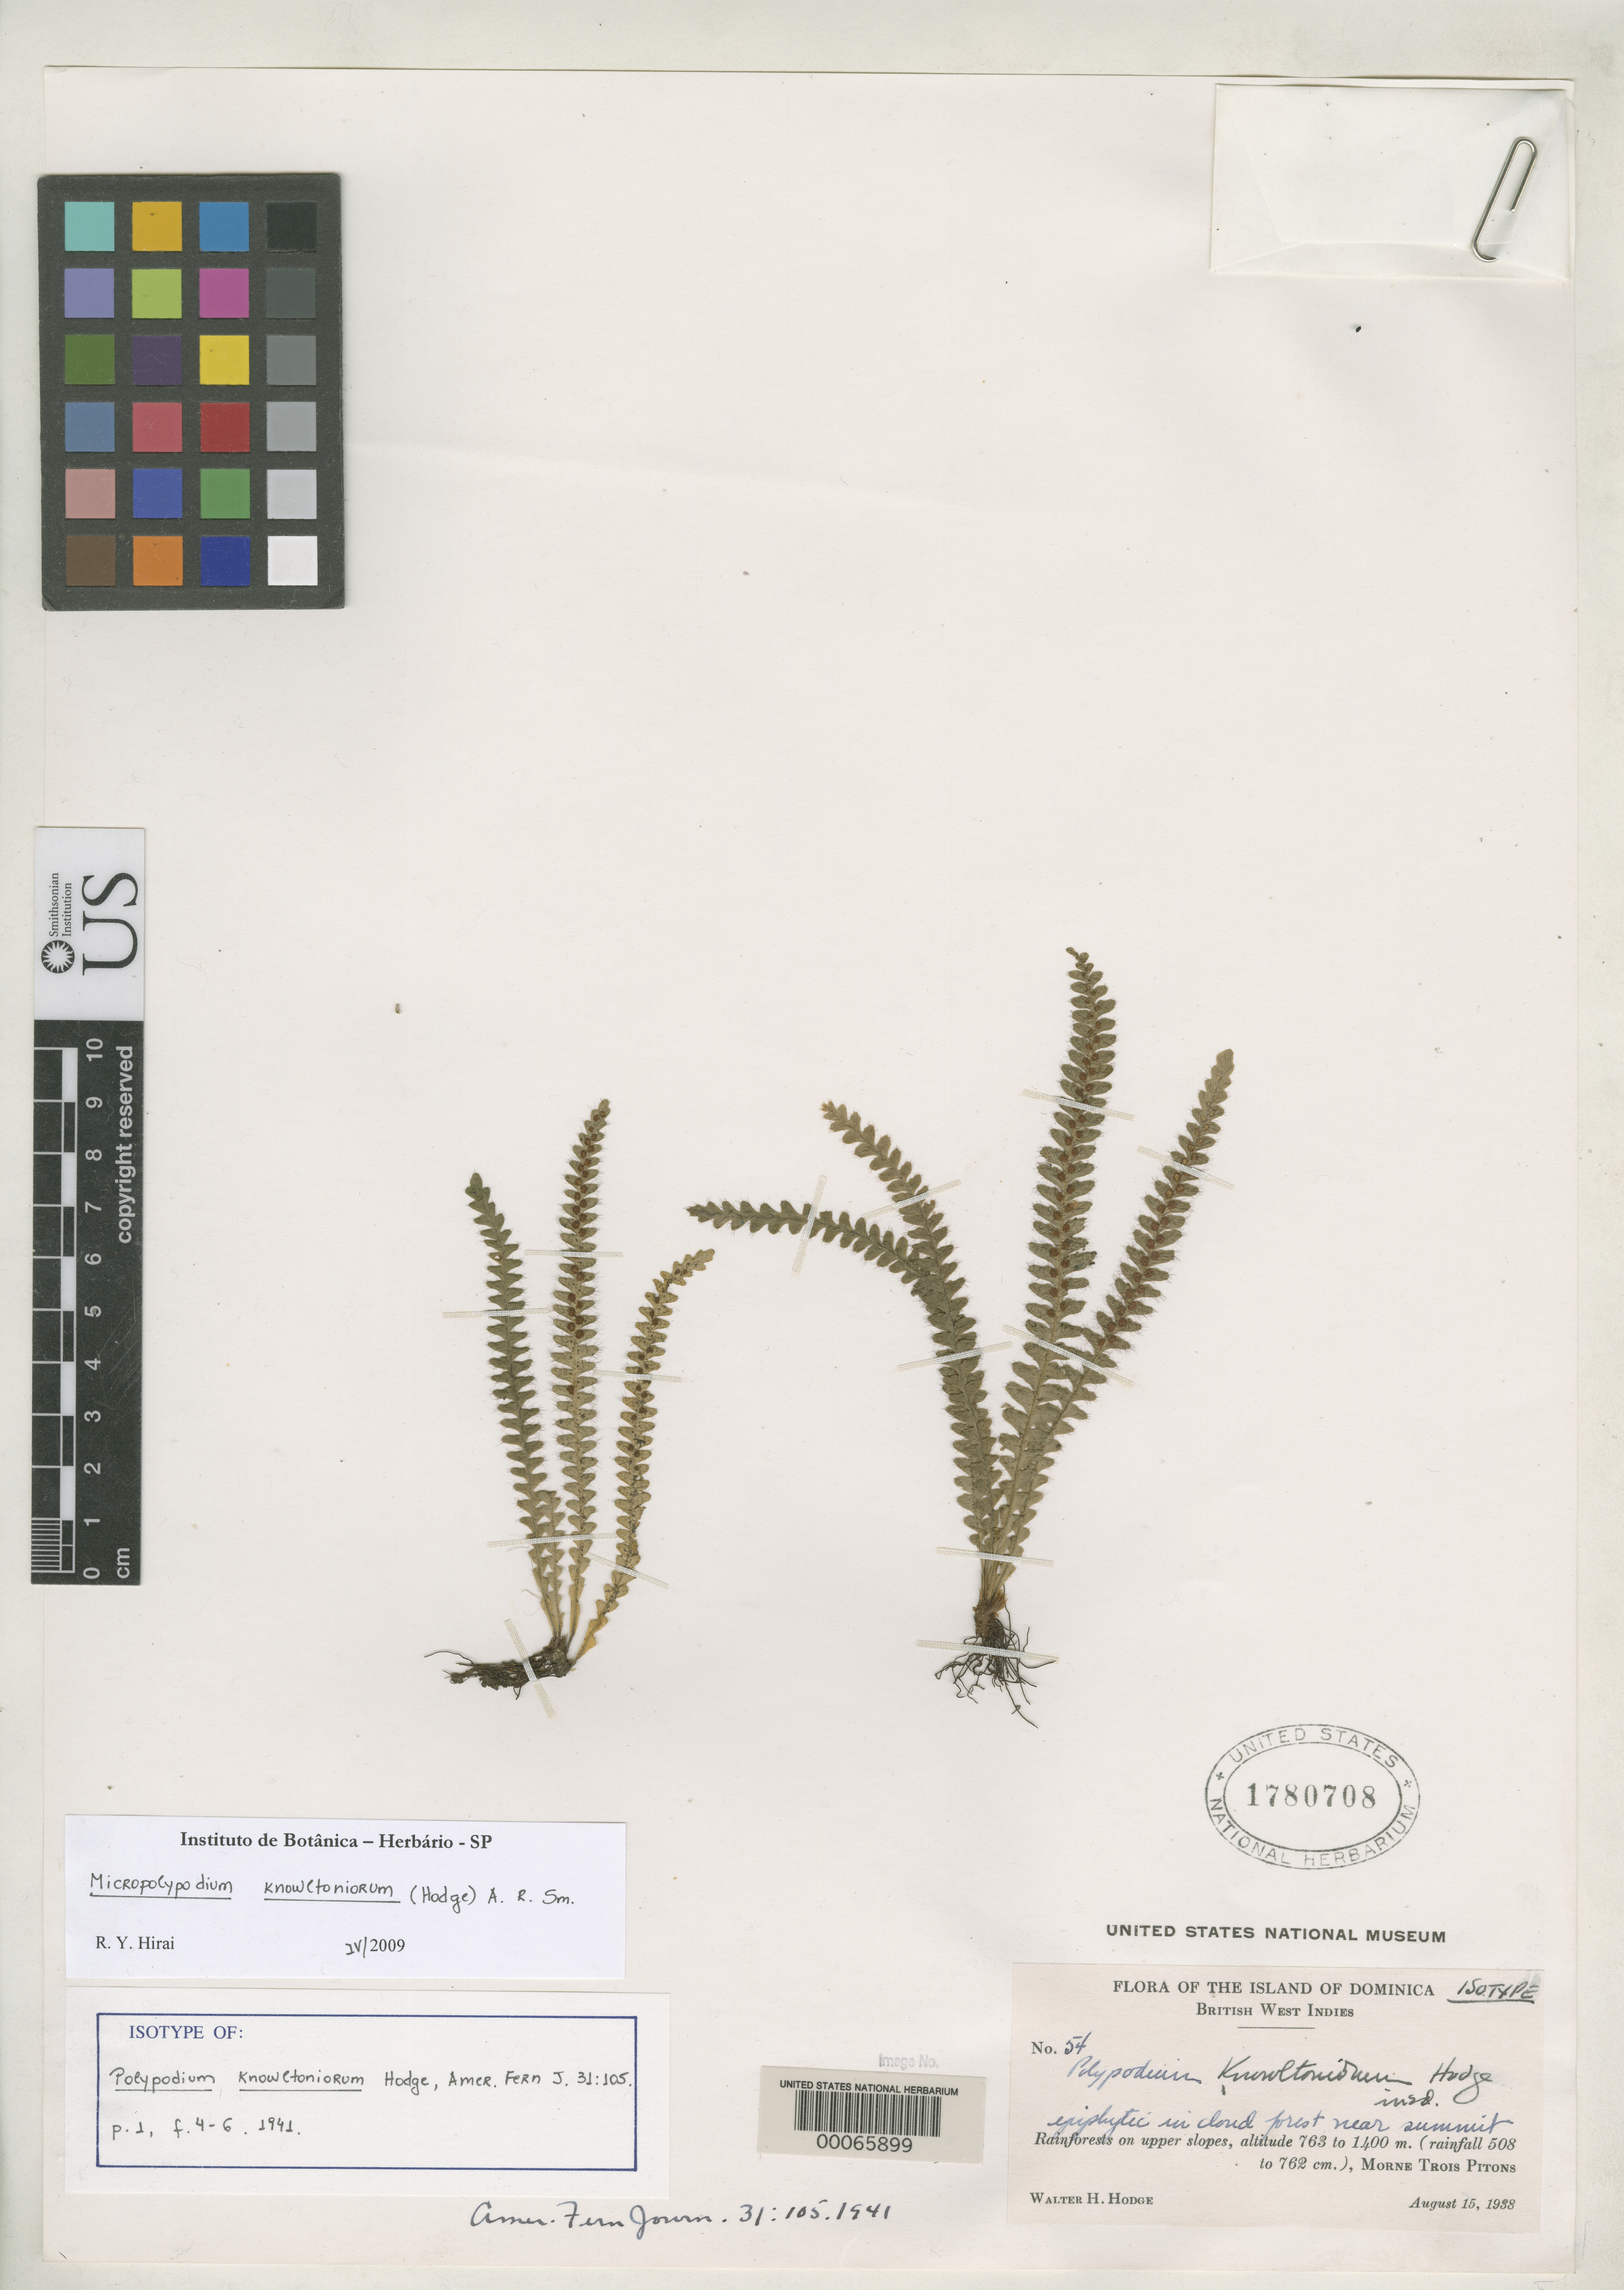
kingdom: Plantae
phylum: Tracheophyta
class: Polypodiopsida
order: Polypodiales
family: Polypodiaceae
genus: Polypodium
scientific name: Polypodium knowltoniorum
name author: Hodge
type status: Isotype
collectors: W. Hodge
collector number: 54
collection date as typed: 15 Aug 1938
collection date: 1938-08-15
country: Dominica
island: Dominica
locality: Near summit, Morne Trois Pitons.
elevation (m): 765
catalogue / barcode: US 1780708